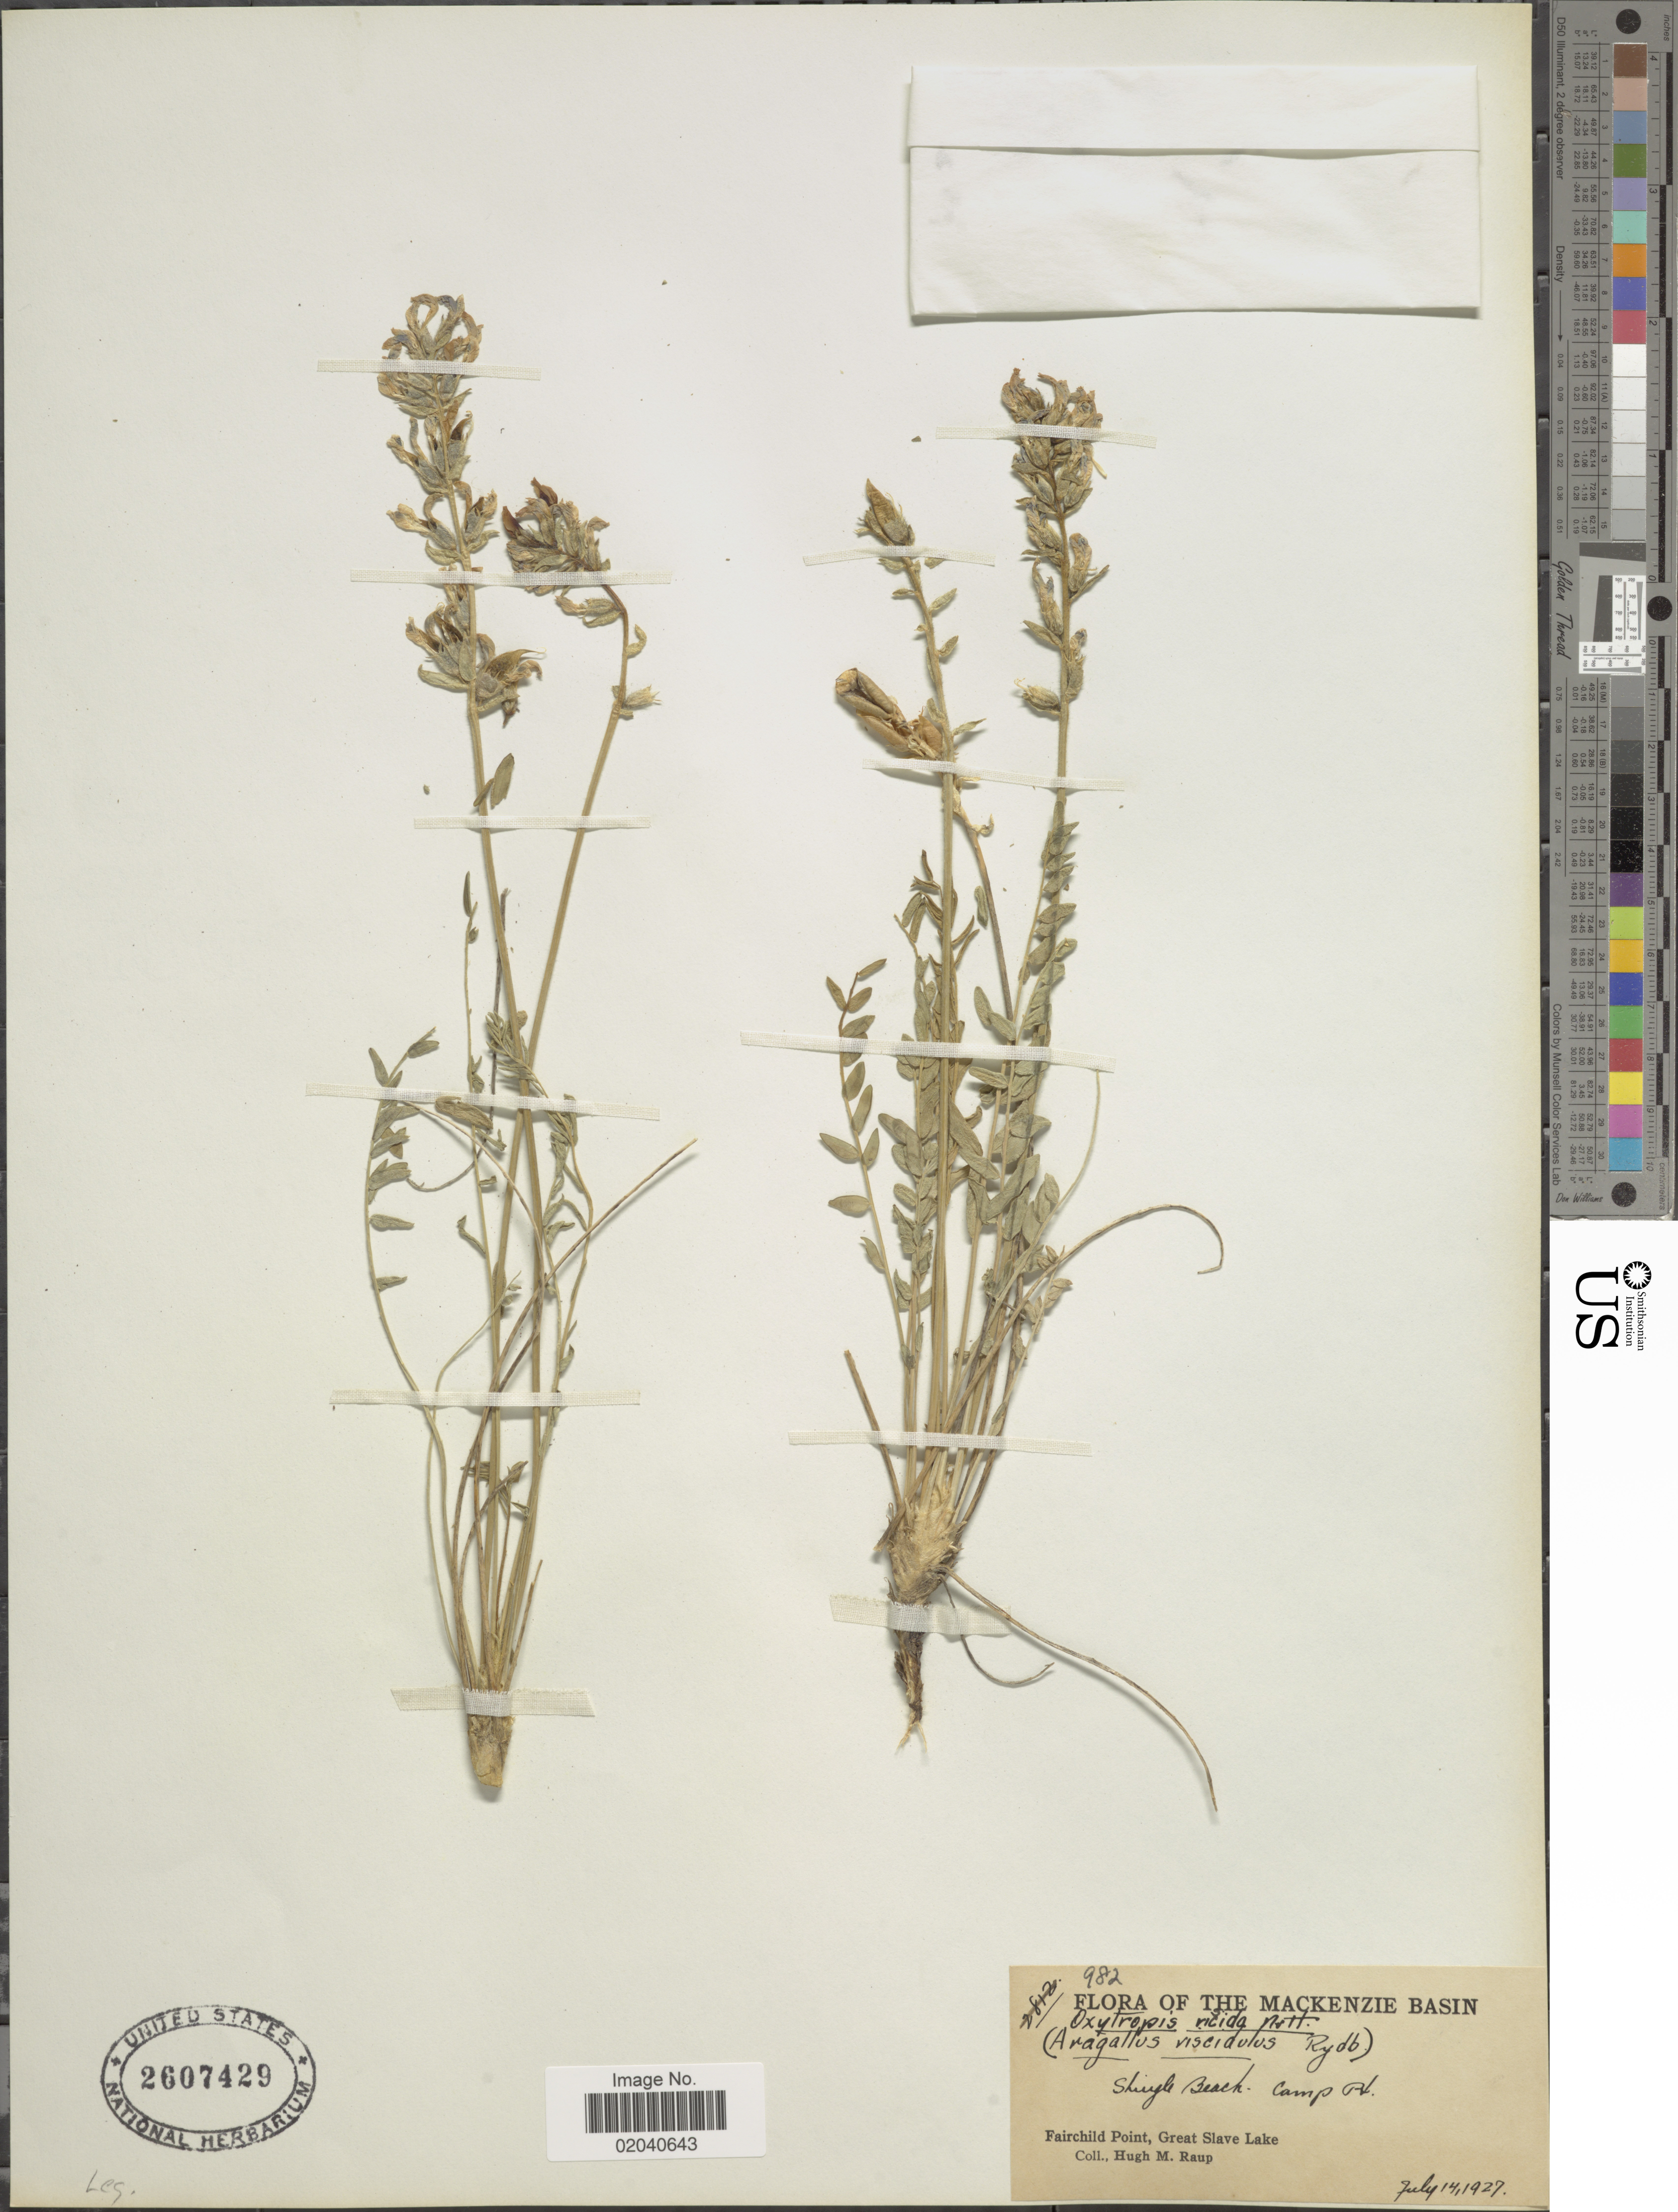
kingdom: Plantae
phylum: Tracheophyta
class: Magnoliopsida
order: Fabales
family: Fabaceae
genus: Oxytropis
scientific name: Oxytropis viscida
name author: Nutt.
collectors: H. Raup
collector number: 982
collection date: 1927-07-14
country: Canada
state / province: Alberta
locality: The Mackenzie Basin, Fairchild Point, Great Slave Lake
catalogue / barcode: US 2607429